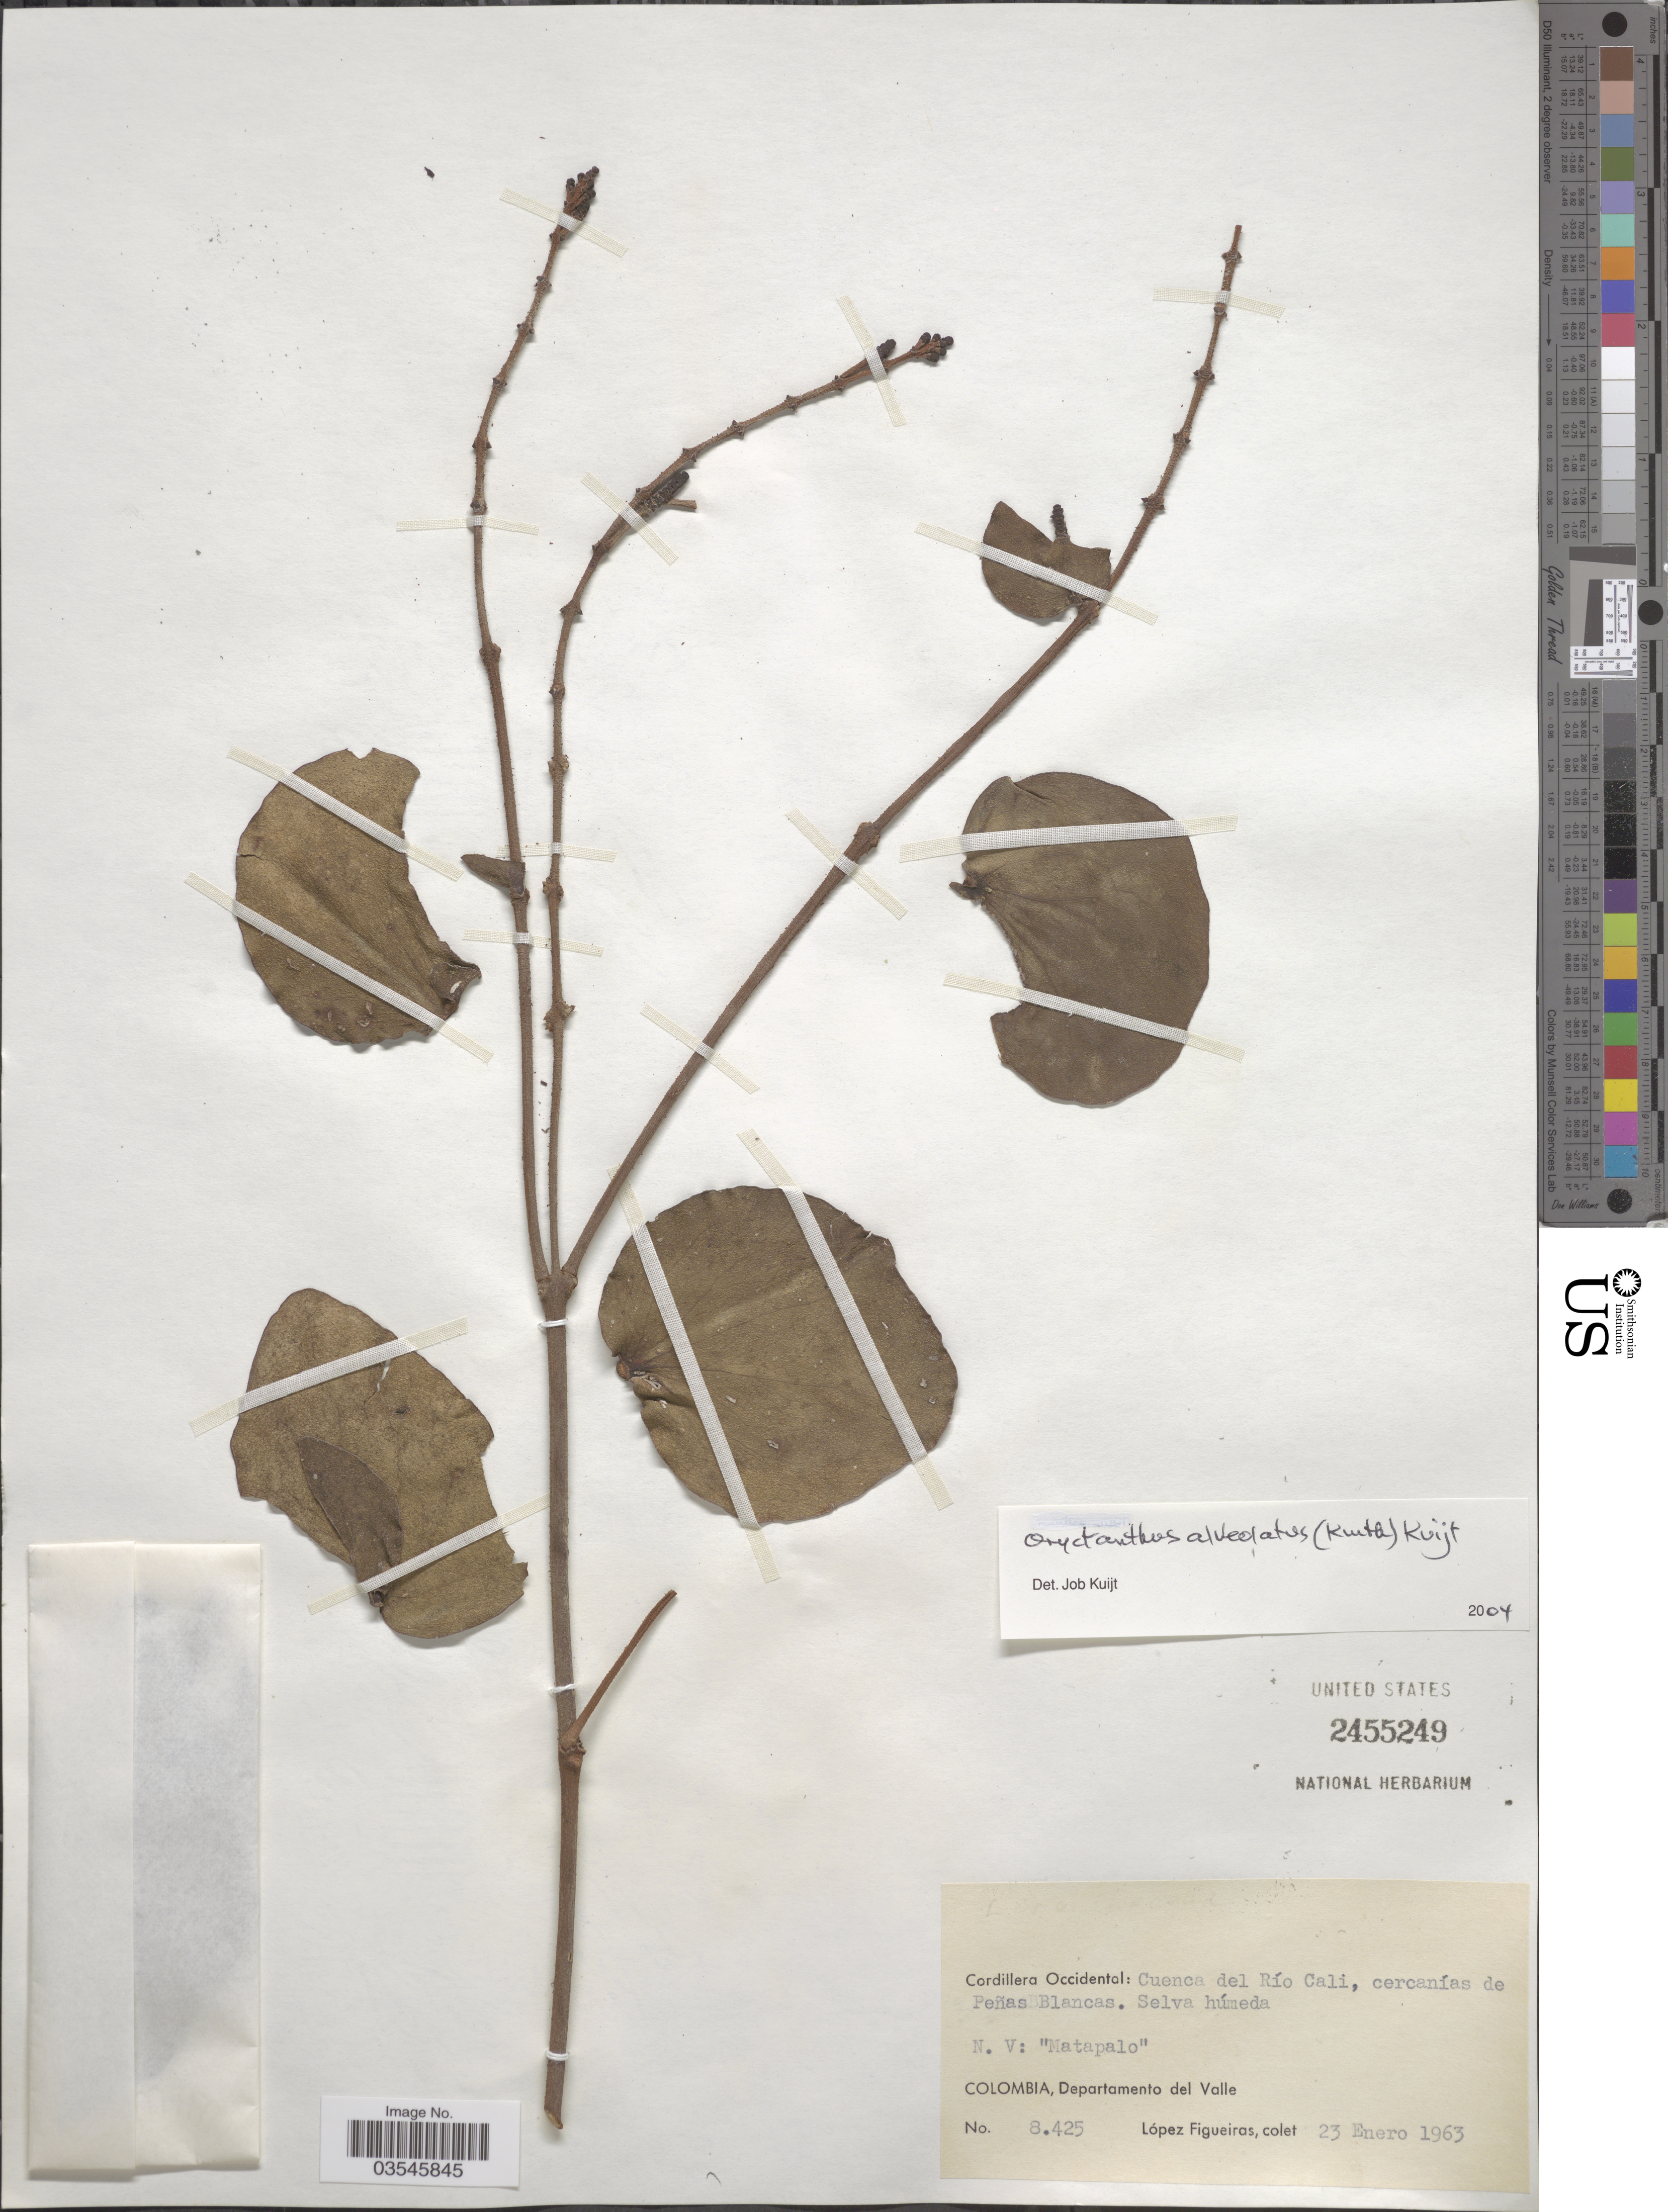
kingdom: Plantae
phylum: Tracheophyta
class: Magnoliopsida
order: Santalales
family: Loranthaceae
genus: Oryctanthus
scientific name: Oryctanthus alveolatus subsp. alveolatus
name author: (Kunth) Kuijt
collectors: M. López Figueiras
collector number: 8425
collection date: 1963-01-23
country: Colombia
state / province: Valle del Cauca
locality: Cordillera Occidental: Cuenca del Río Cali, cercanías de Peñas Blancas. Departamento del Valle.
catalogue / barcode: US 2455249